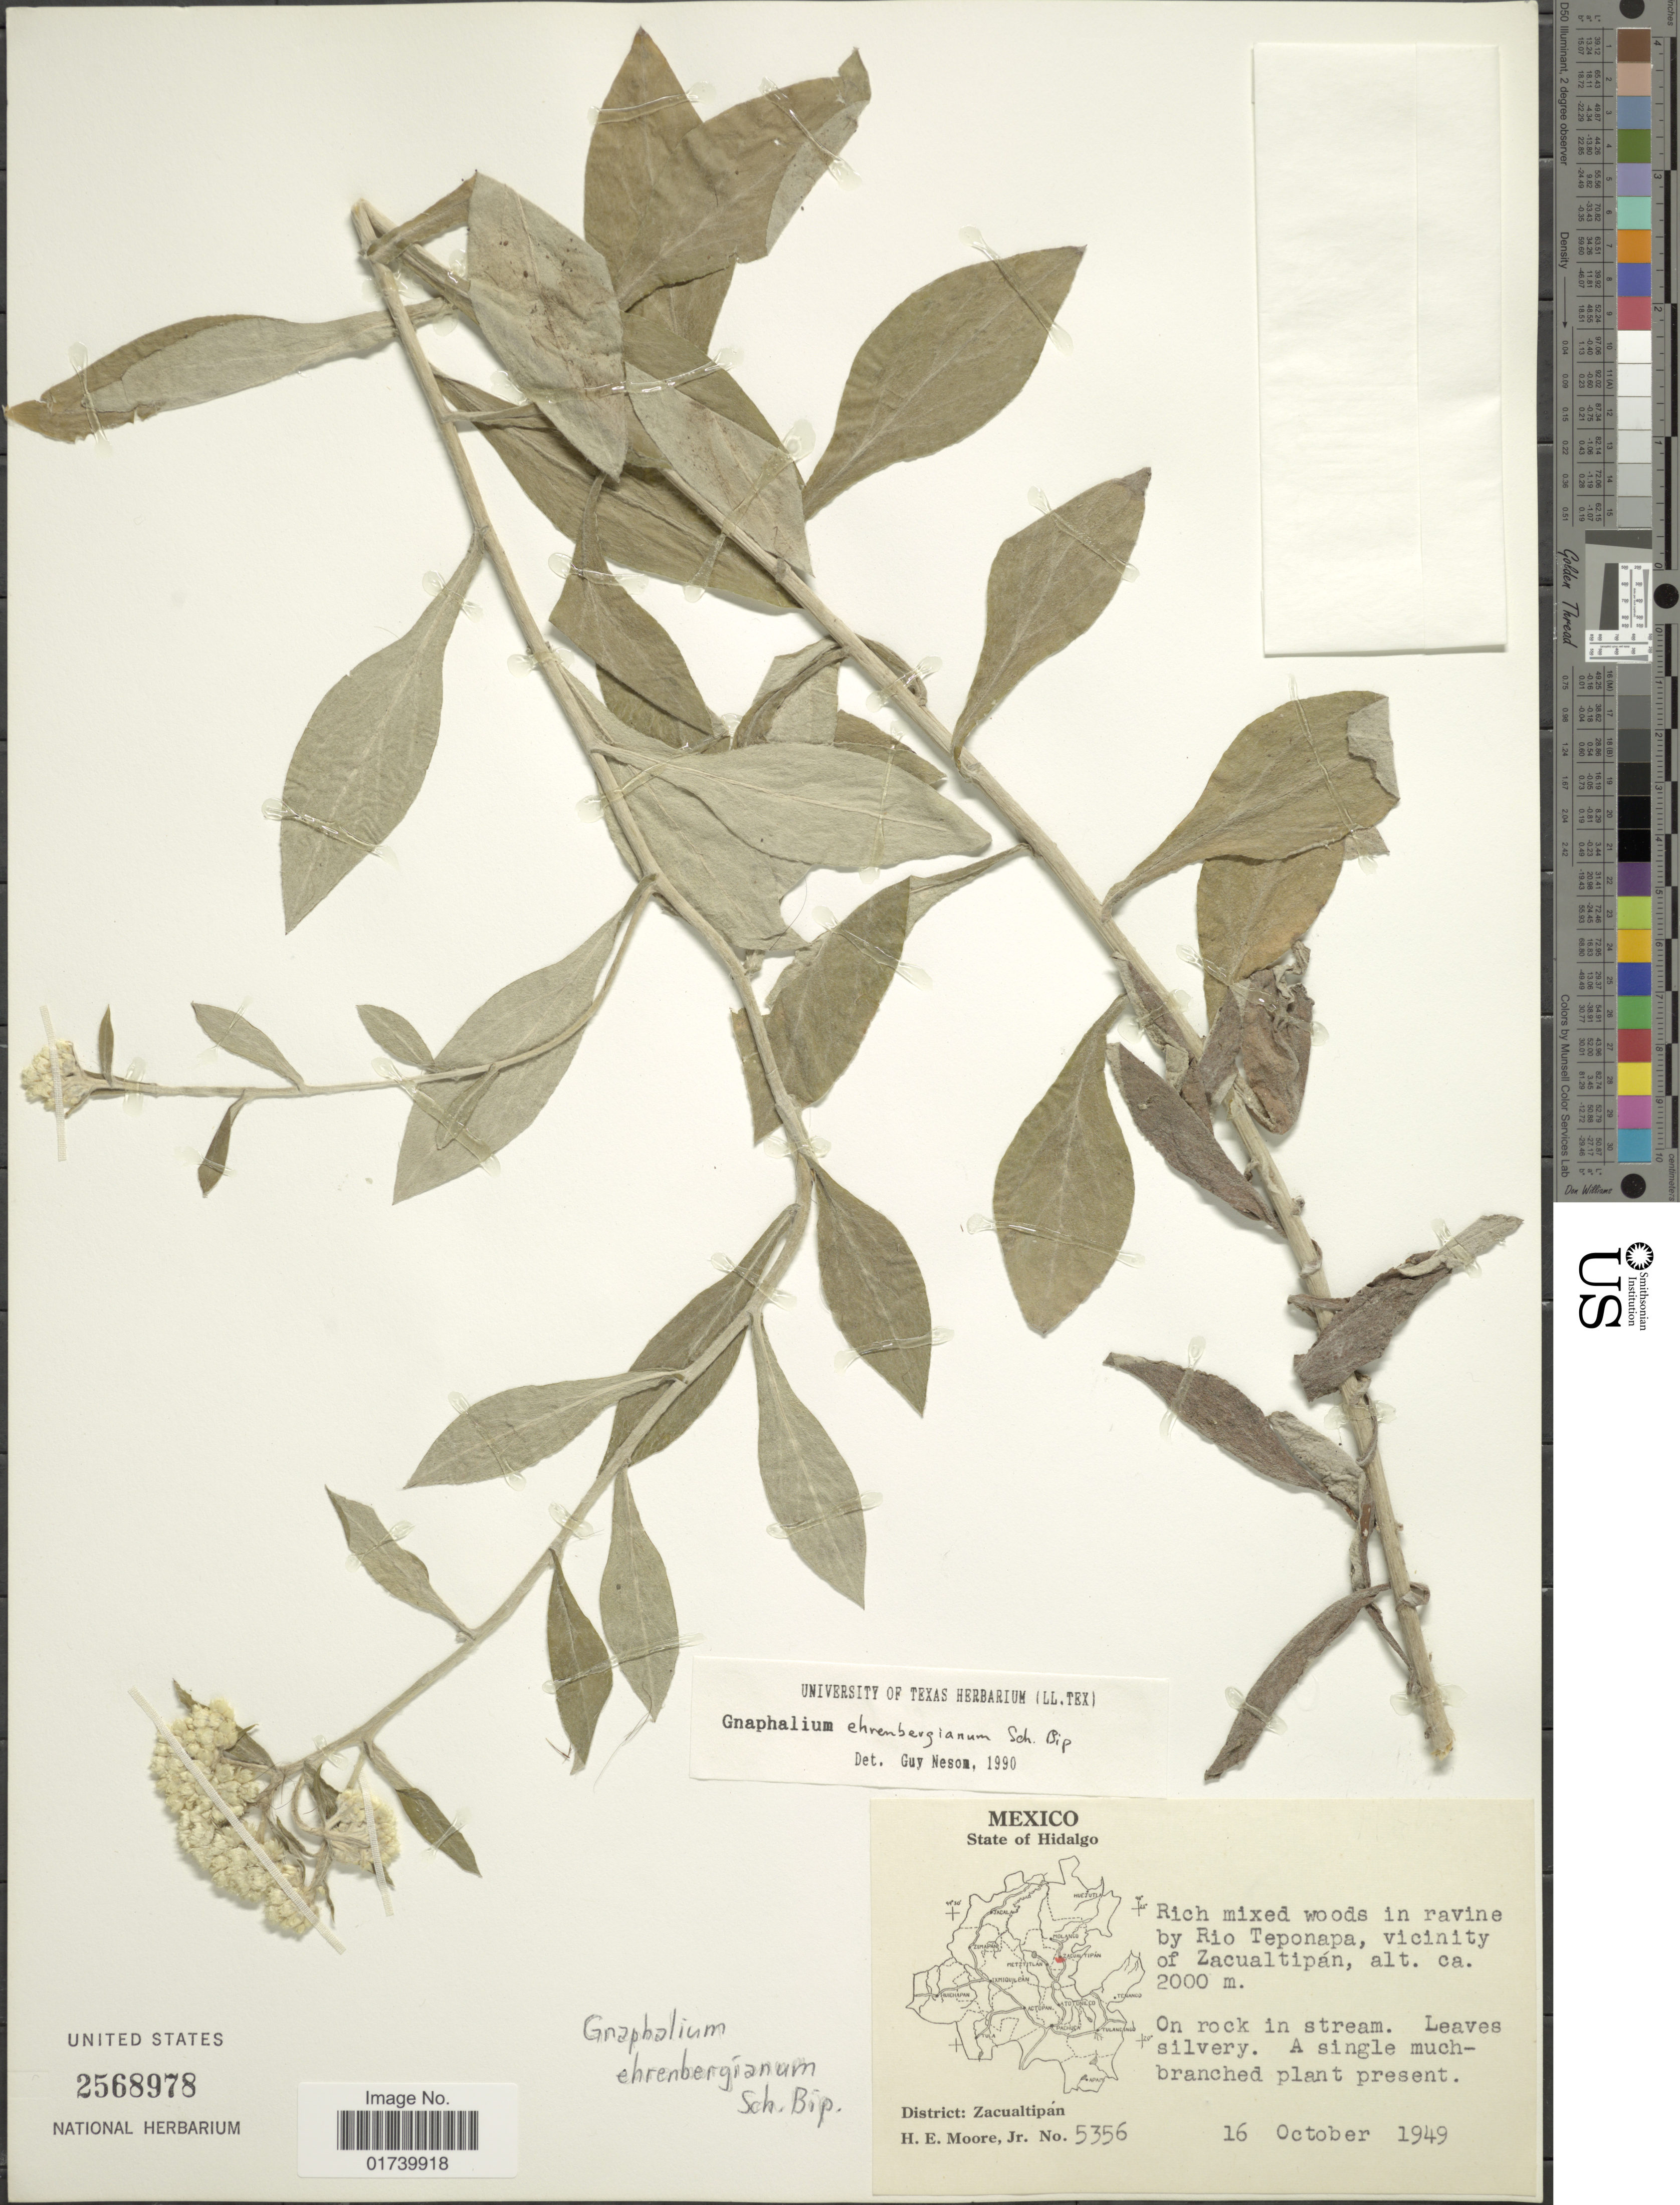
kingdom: Plantae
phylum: Tracheophyta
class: Magnoliopsida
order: Asterales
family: Asteraceae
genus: Pseudognaphalium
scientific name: Pseudognaphalium ehrenbergianum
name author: (Sch. Bip. ex Klatt) Hinojosa & Villaseñor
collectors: H. E. Moore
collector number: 5356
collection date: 1949-10-16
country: Mexico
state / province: Hidalgo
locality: State of Hidalgo, district: Zucualtipan, in ravine by Rio Teponapa, vicinity of Zacualtipan.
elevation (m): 2000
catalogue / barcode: US 2568978